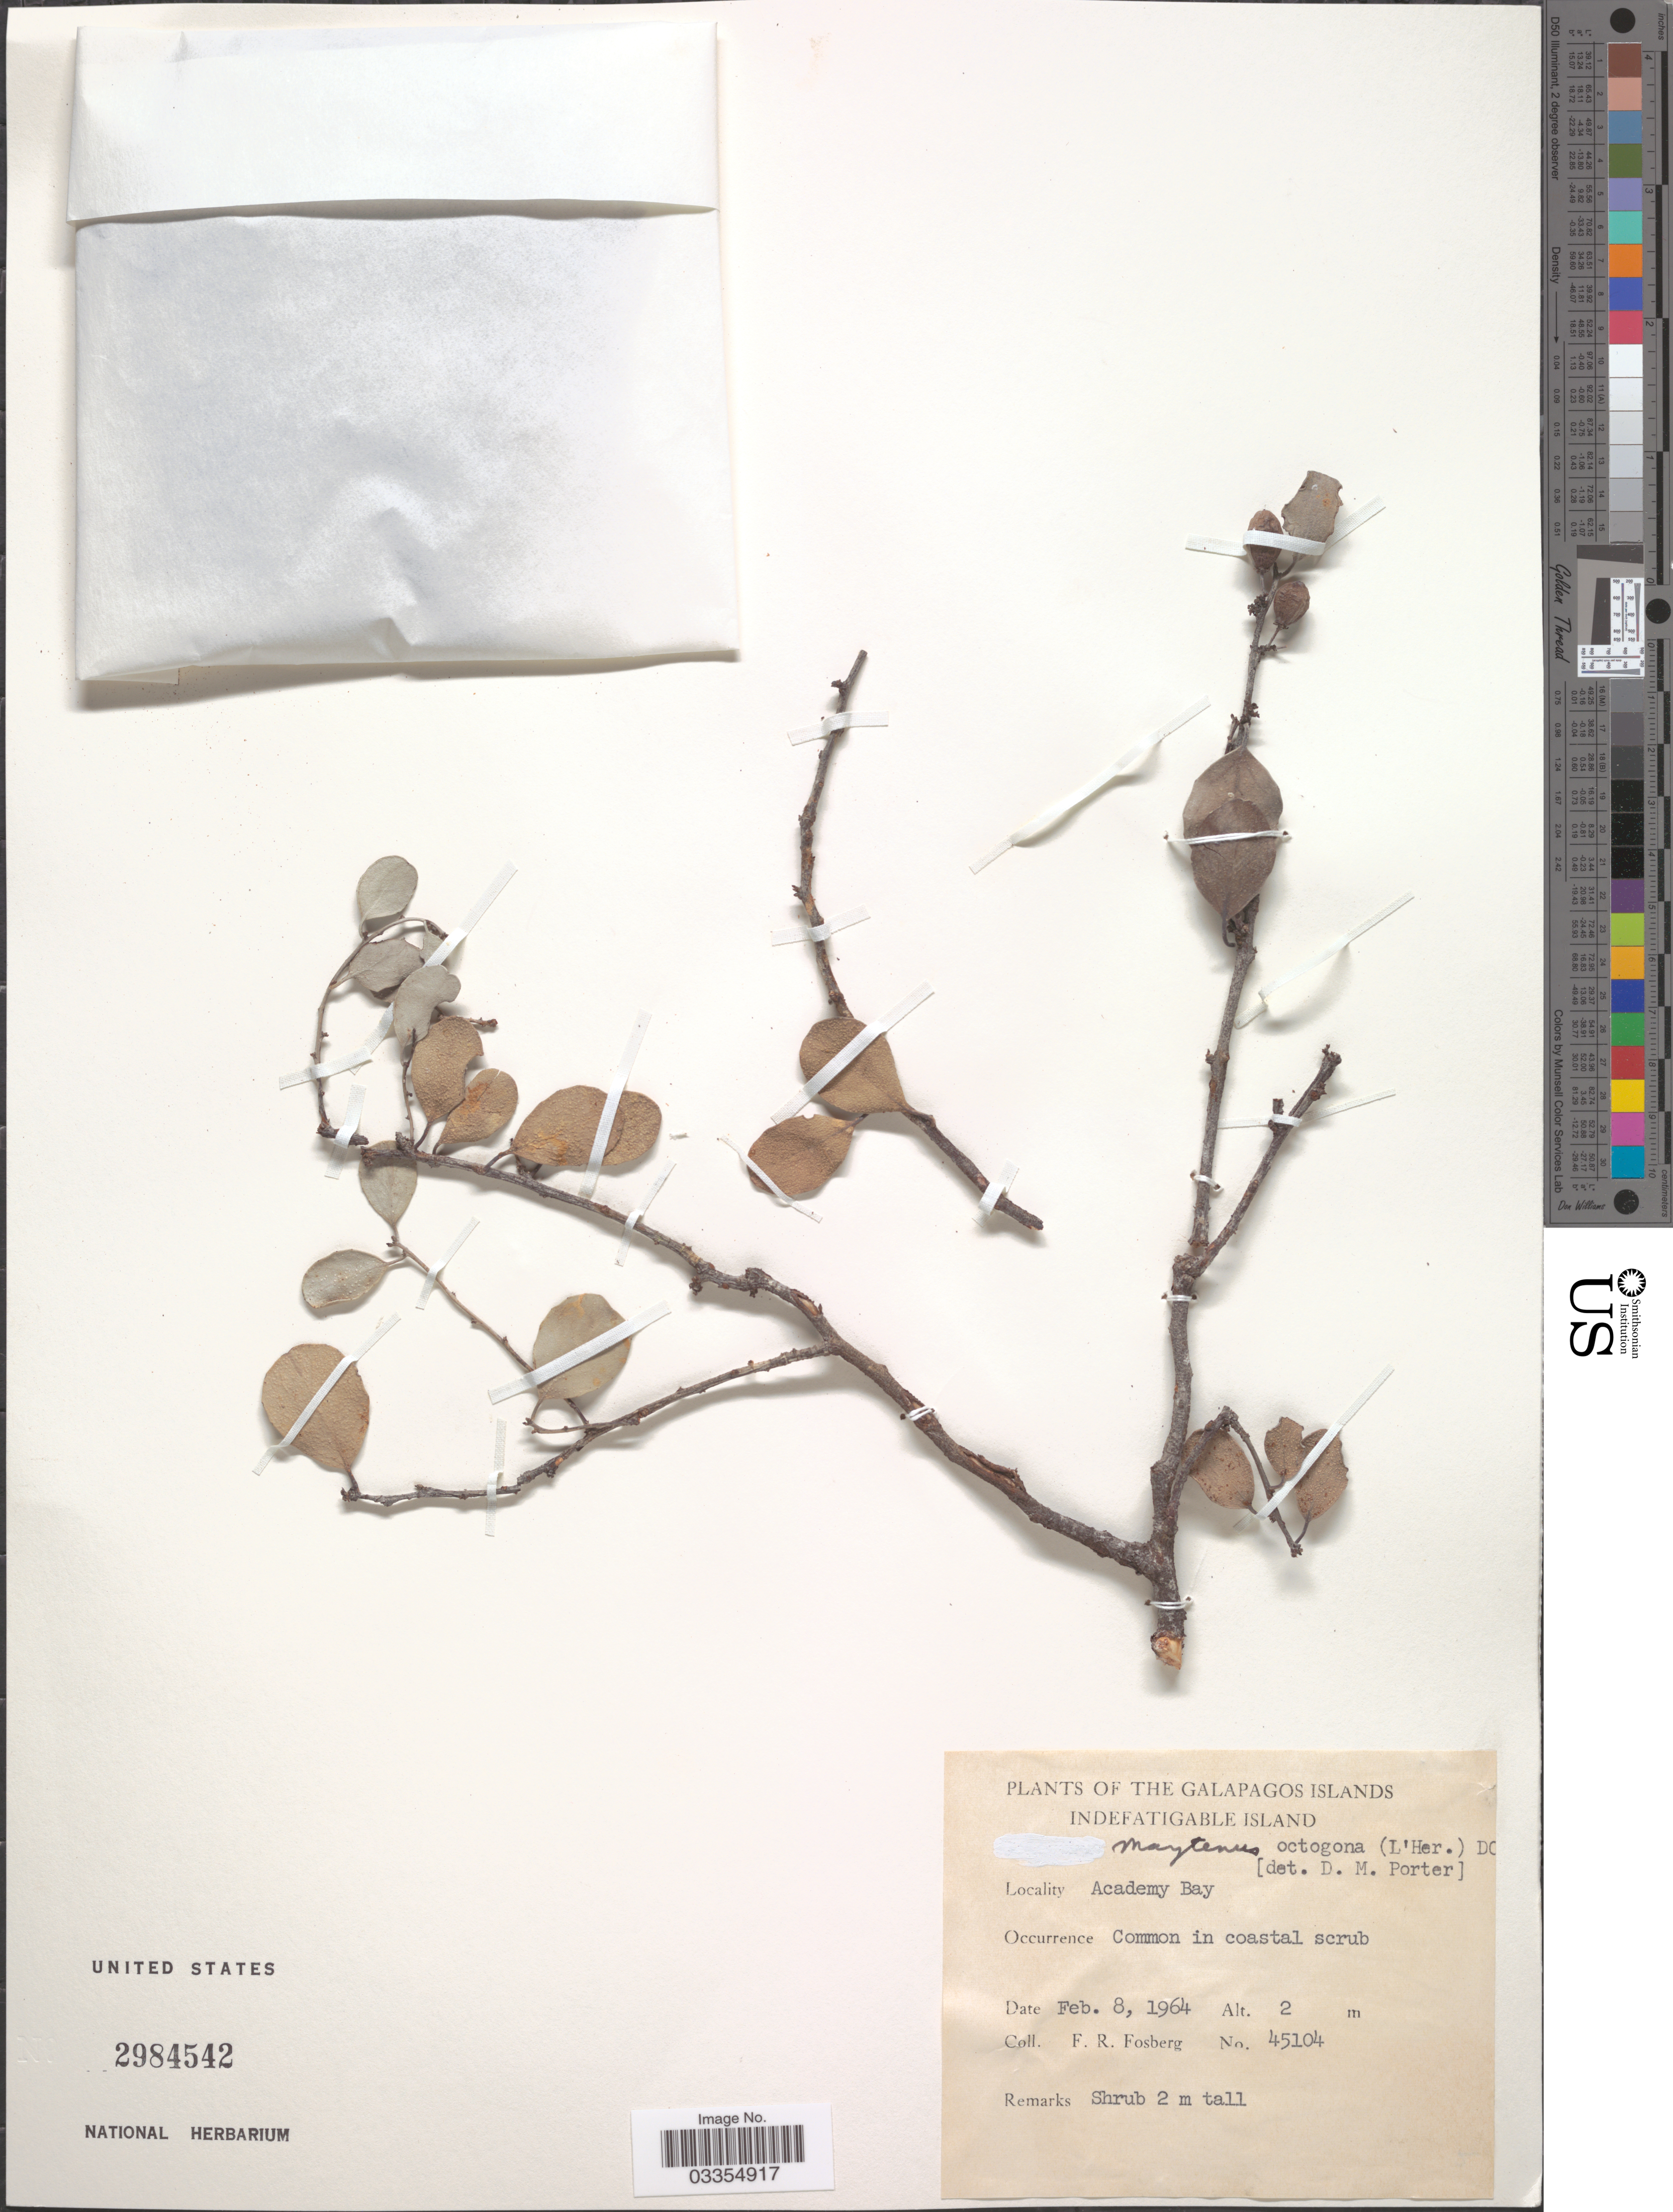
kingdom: Plantae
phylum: Tracheophyta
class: Magnoliopsida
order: Celastrales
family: Celastraceae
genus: Tricerma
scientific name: Tricerma orbiculare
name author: (Humb. & Bonpl. ex Schult.) Lundell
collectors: F. R. Fosberg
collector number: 45104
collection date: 1964-02-08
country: Ecuador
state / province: Colón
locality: The Galapagos Islands. Indefatigable Island. Academy Bay.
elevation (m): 2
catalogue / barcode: US 2984542